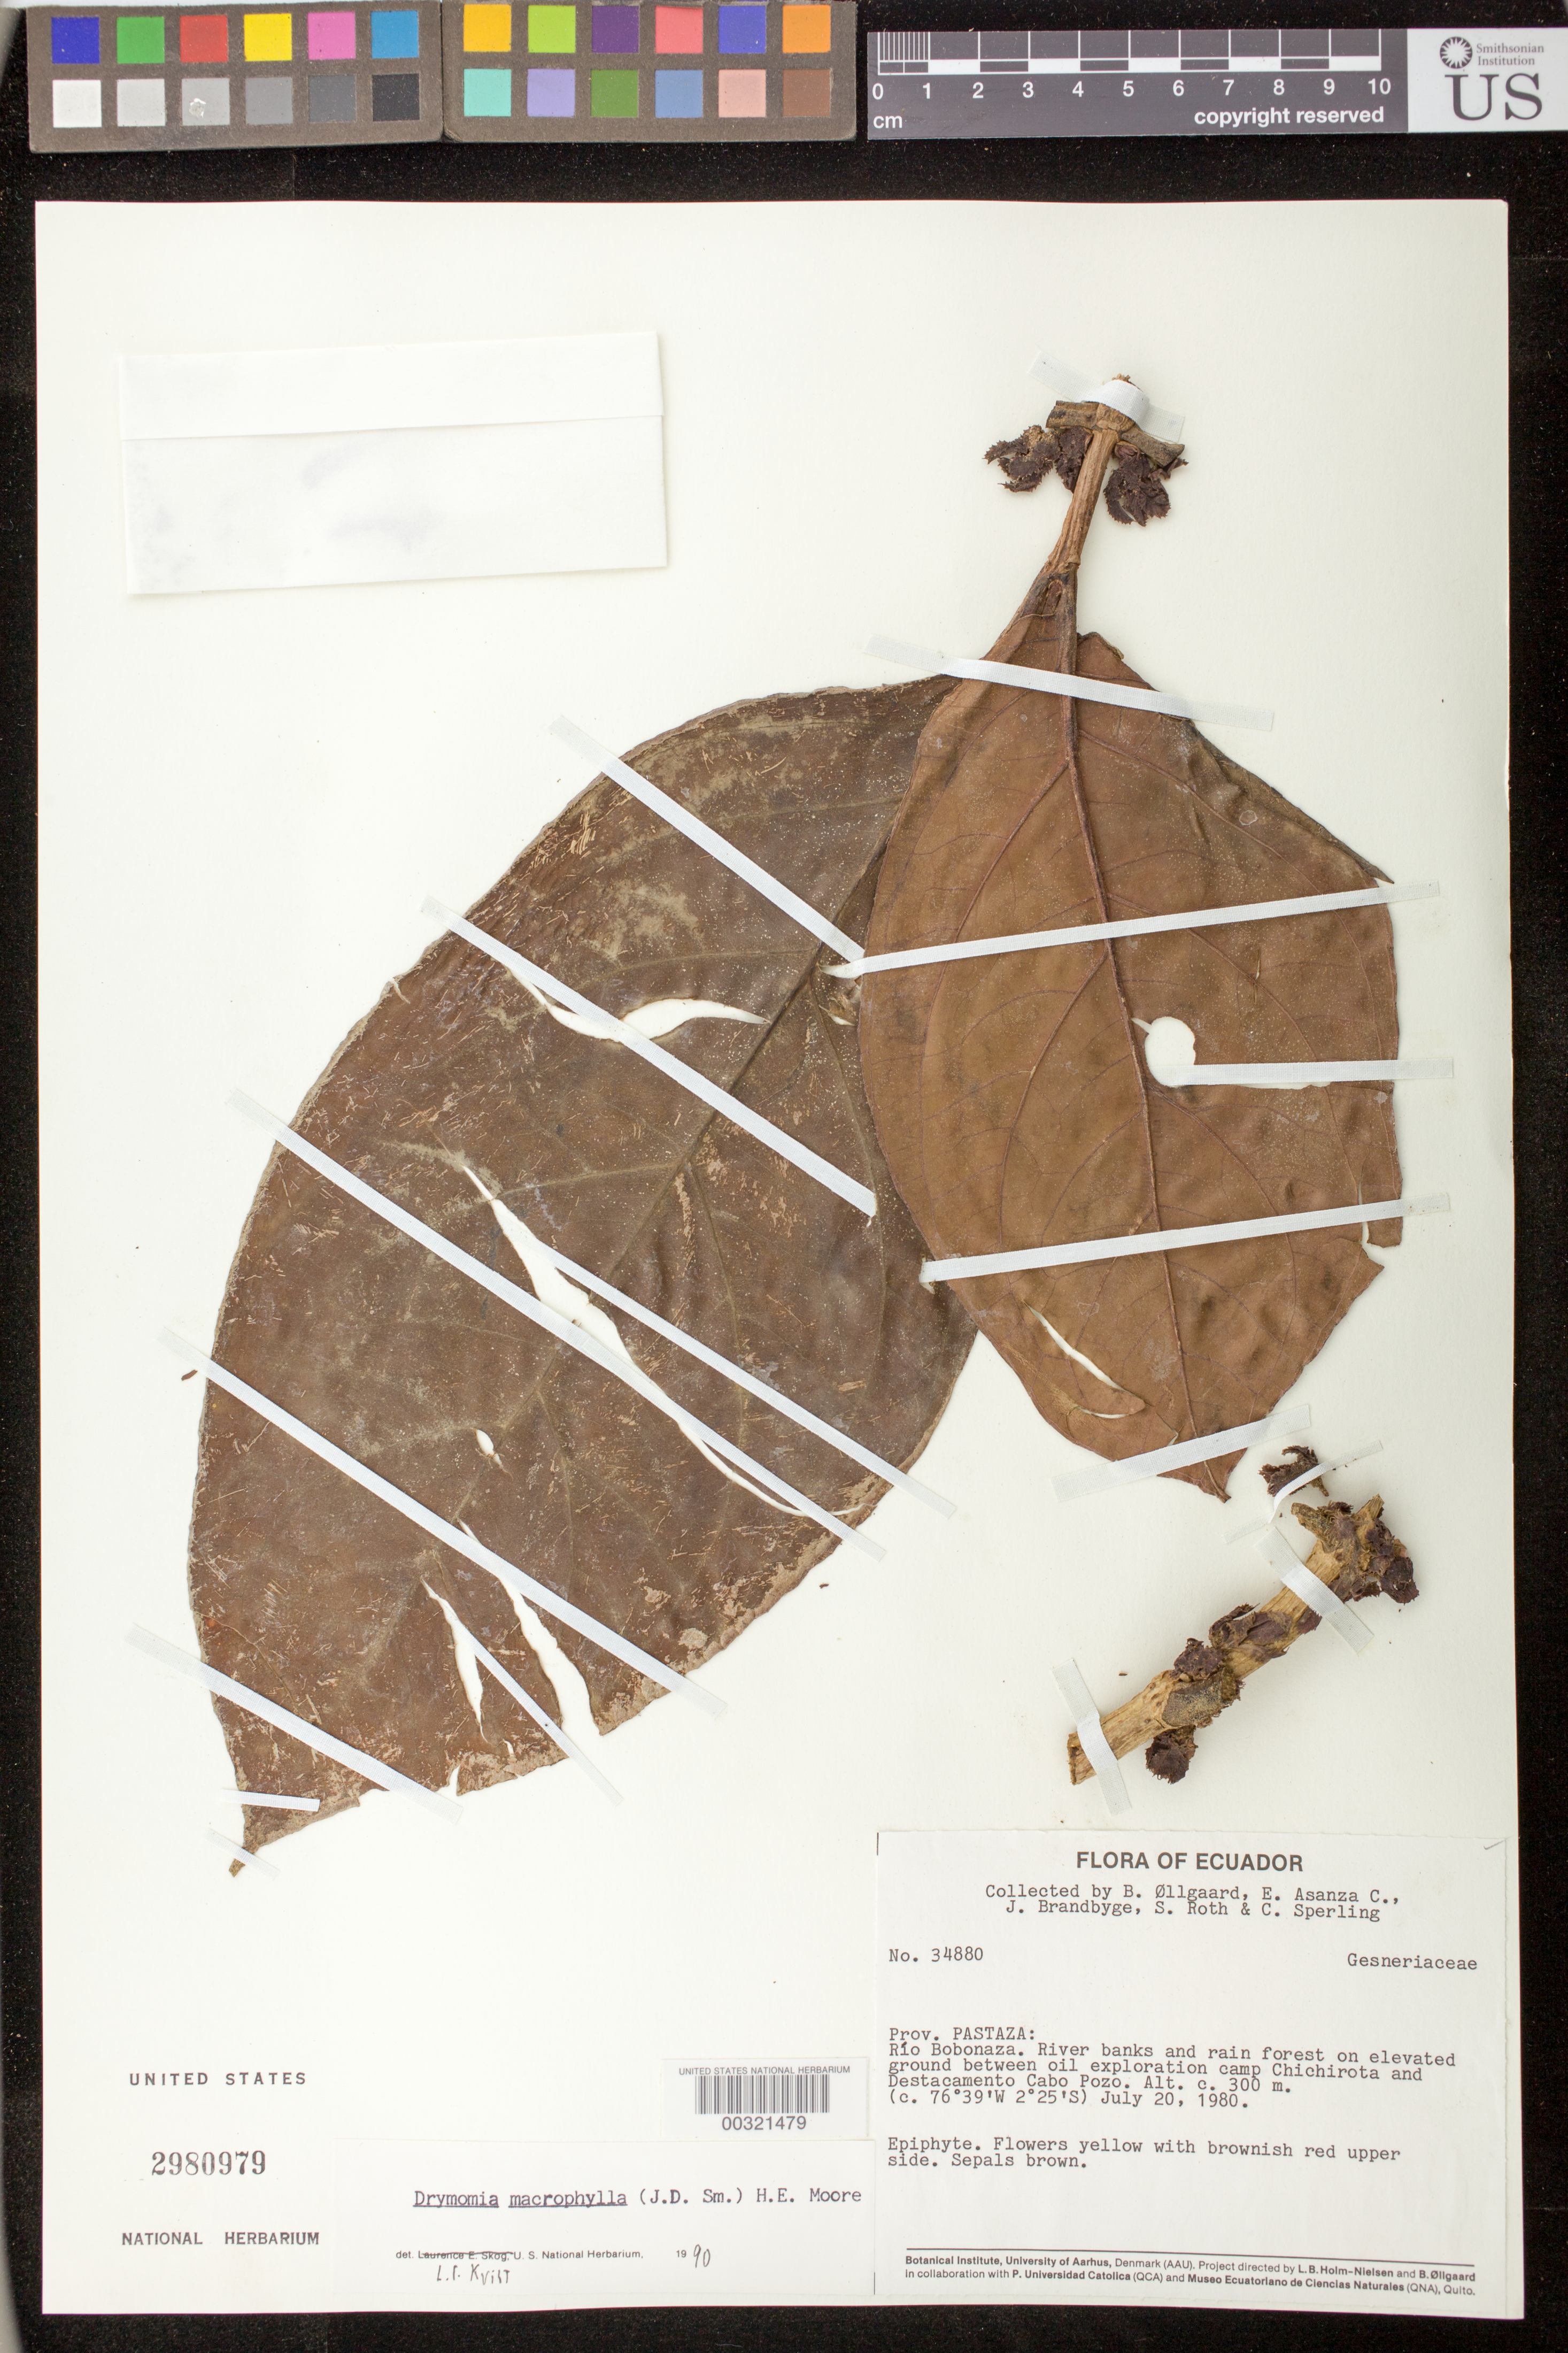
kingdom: Plantae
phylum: Tracheophyta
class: Magnoliopsida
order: Lamiales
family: Gesneriaceae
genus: Drymonia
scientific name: Drymonia macrophylla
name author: (Oerst.) H.E. Moore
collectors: B. Øllgaard, E. Asanza C., J. Brandbyge, S. Roth & C. Sperling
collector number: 34880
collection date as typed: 20 Jul 1980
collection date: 1980-07-20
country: Ecuador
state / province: Pastaza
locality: Rio Bobonaza, between oil exploration camp Chichirota and destacamento Cabo Pozo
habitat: river banks and rain forest on elevated ground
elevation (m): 300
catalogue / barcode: US 2980979